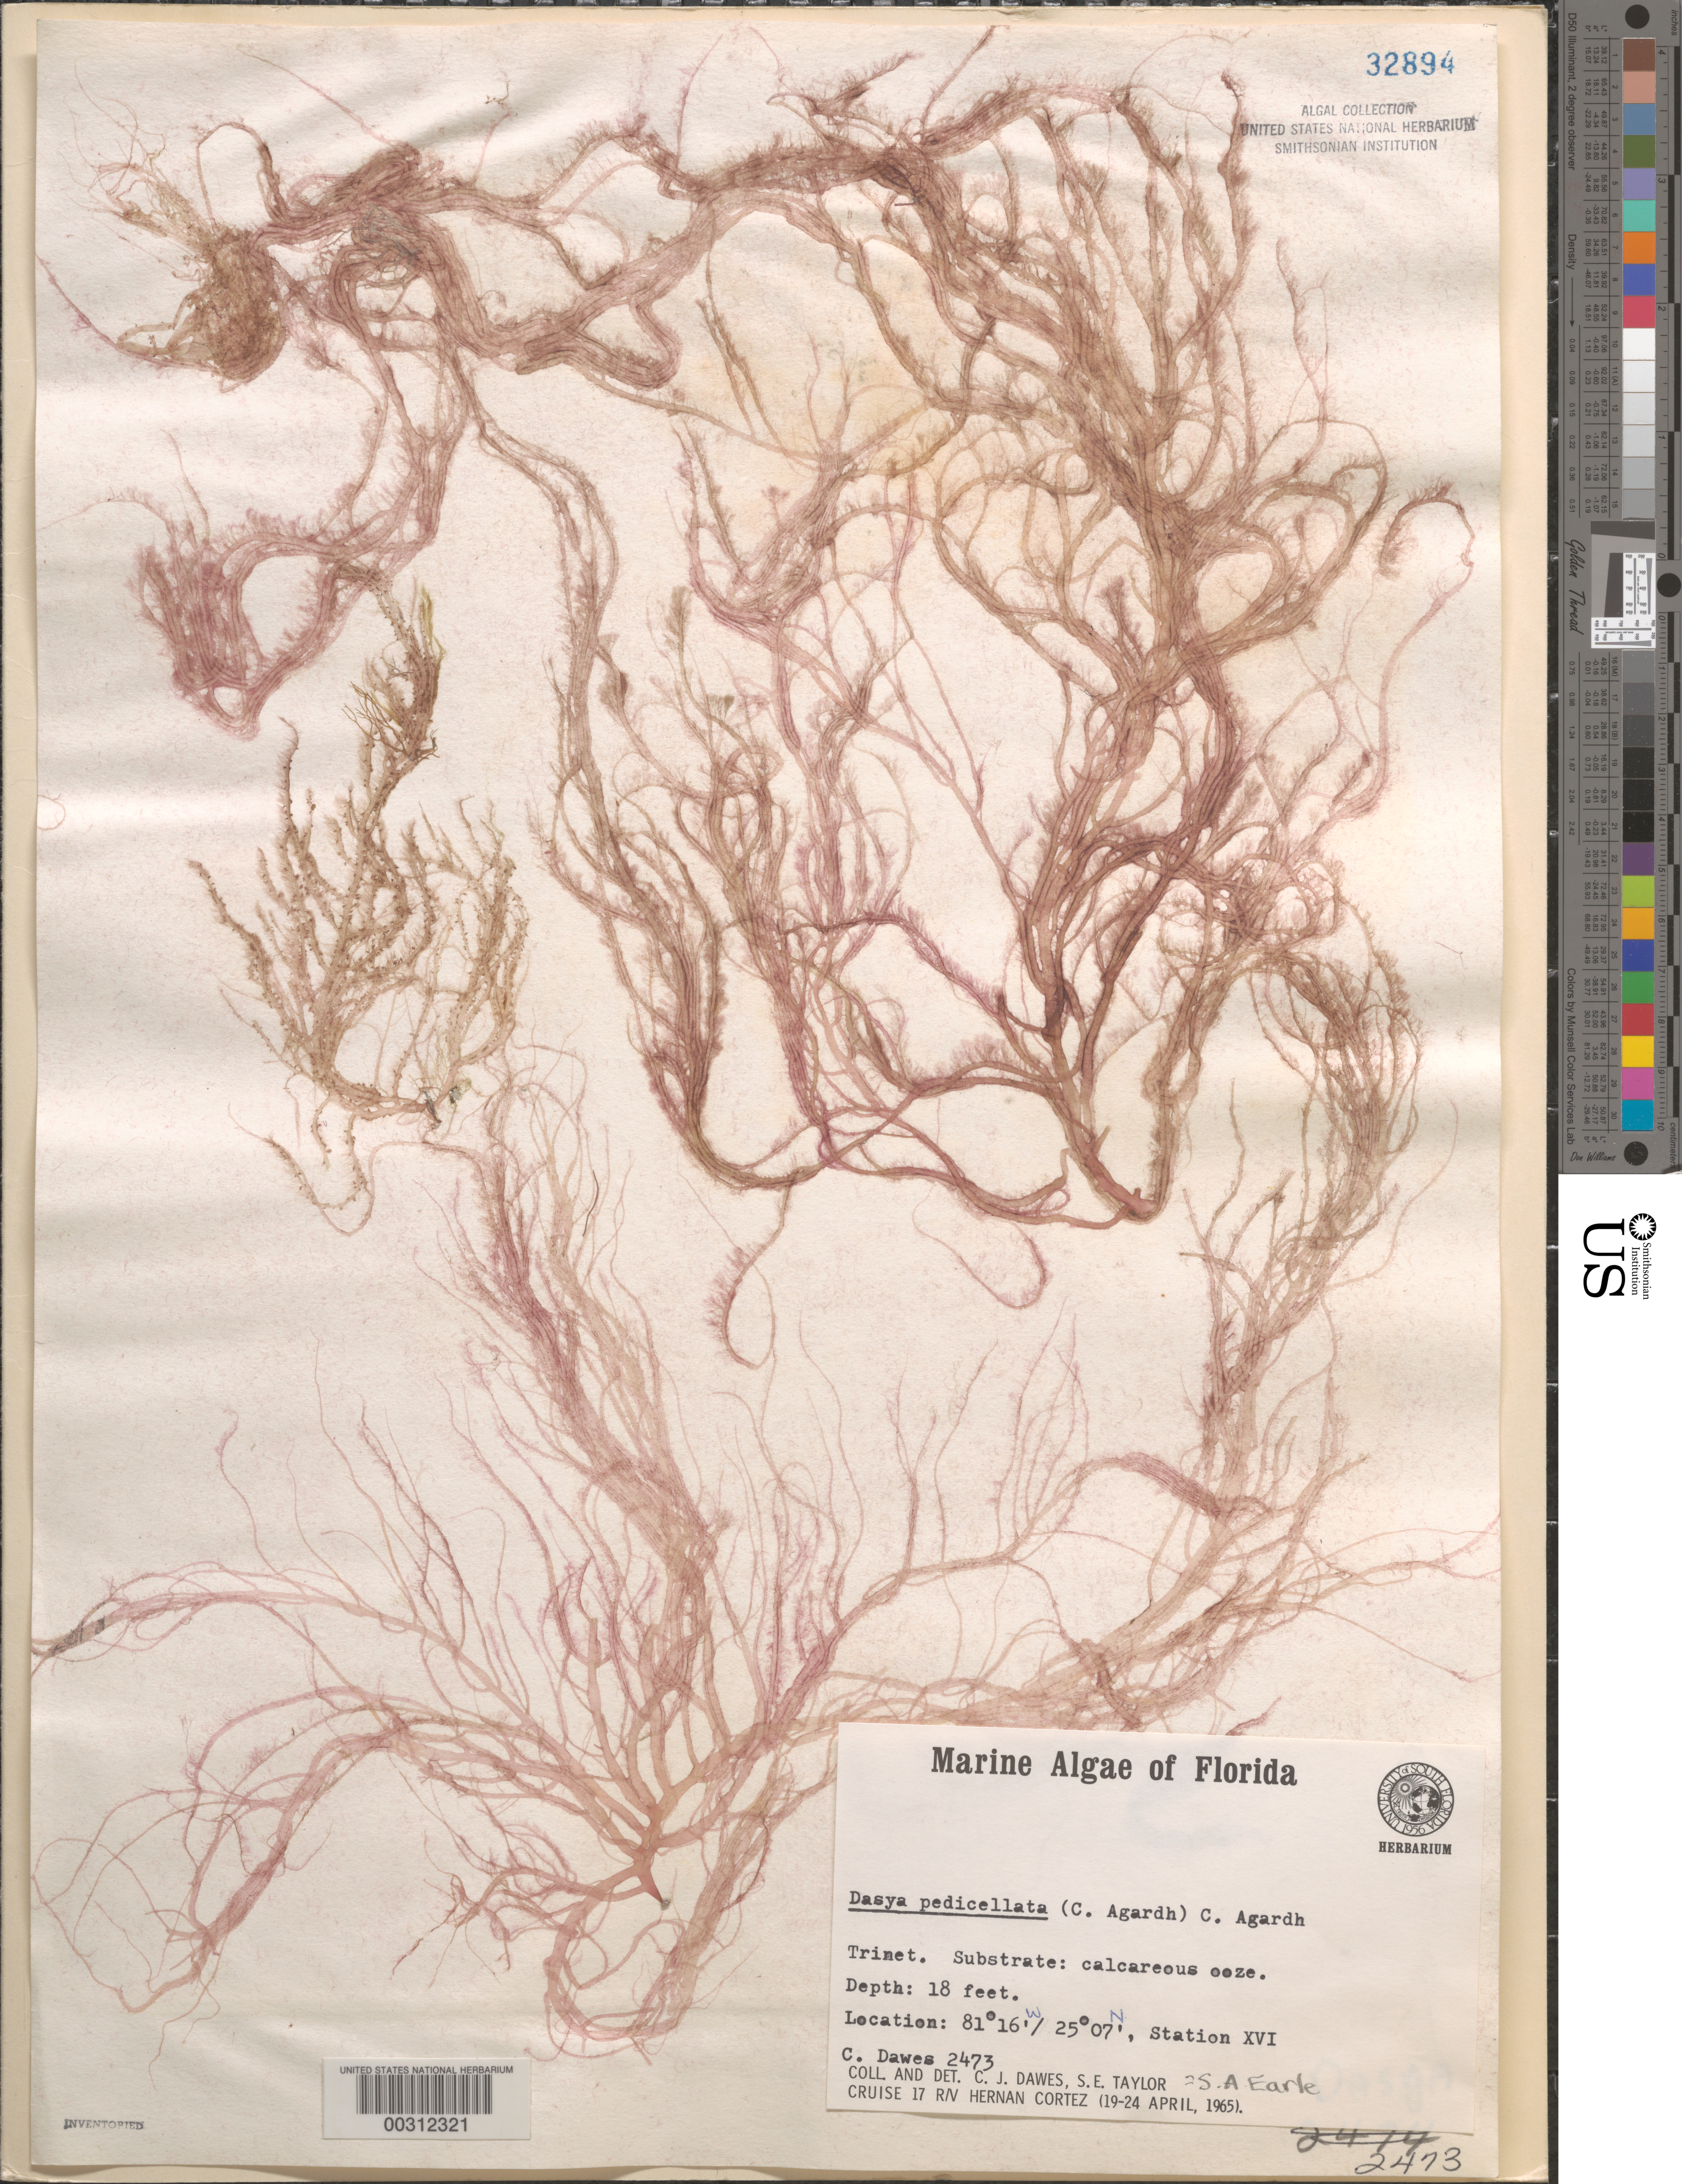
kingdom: Plantae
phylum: Rhodophyta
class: Florideophyceae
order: Ceramiales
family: Dasyaceae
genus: Dasya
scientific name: Dasya pedicellata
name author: (C. Agardh) C. Agardh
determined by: Algae name updating Project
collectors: C. Dawes & S. A. Earle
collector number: Cjd 2473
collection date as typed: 19 Apr 1965 to 24 Apr 1965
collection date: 1965-04-19/1965-04-24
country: United States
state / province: Florida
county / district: Monroe County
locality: Off Cape Sable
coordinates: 25 07' N, 81 16' W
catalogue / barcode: US 32894